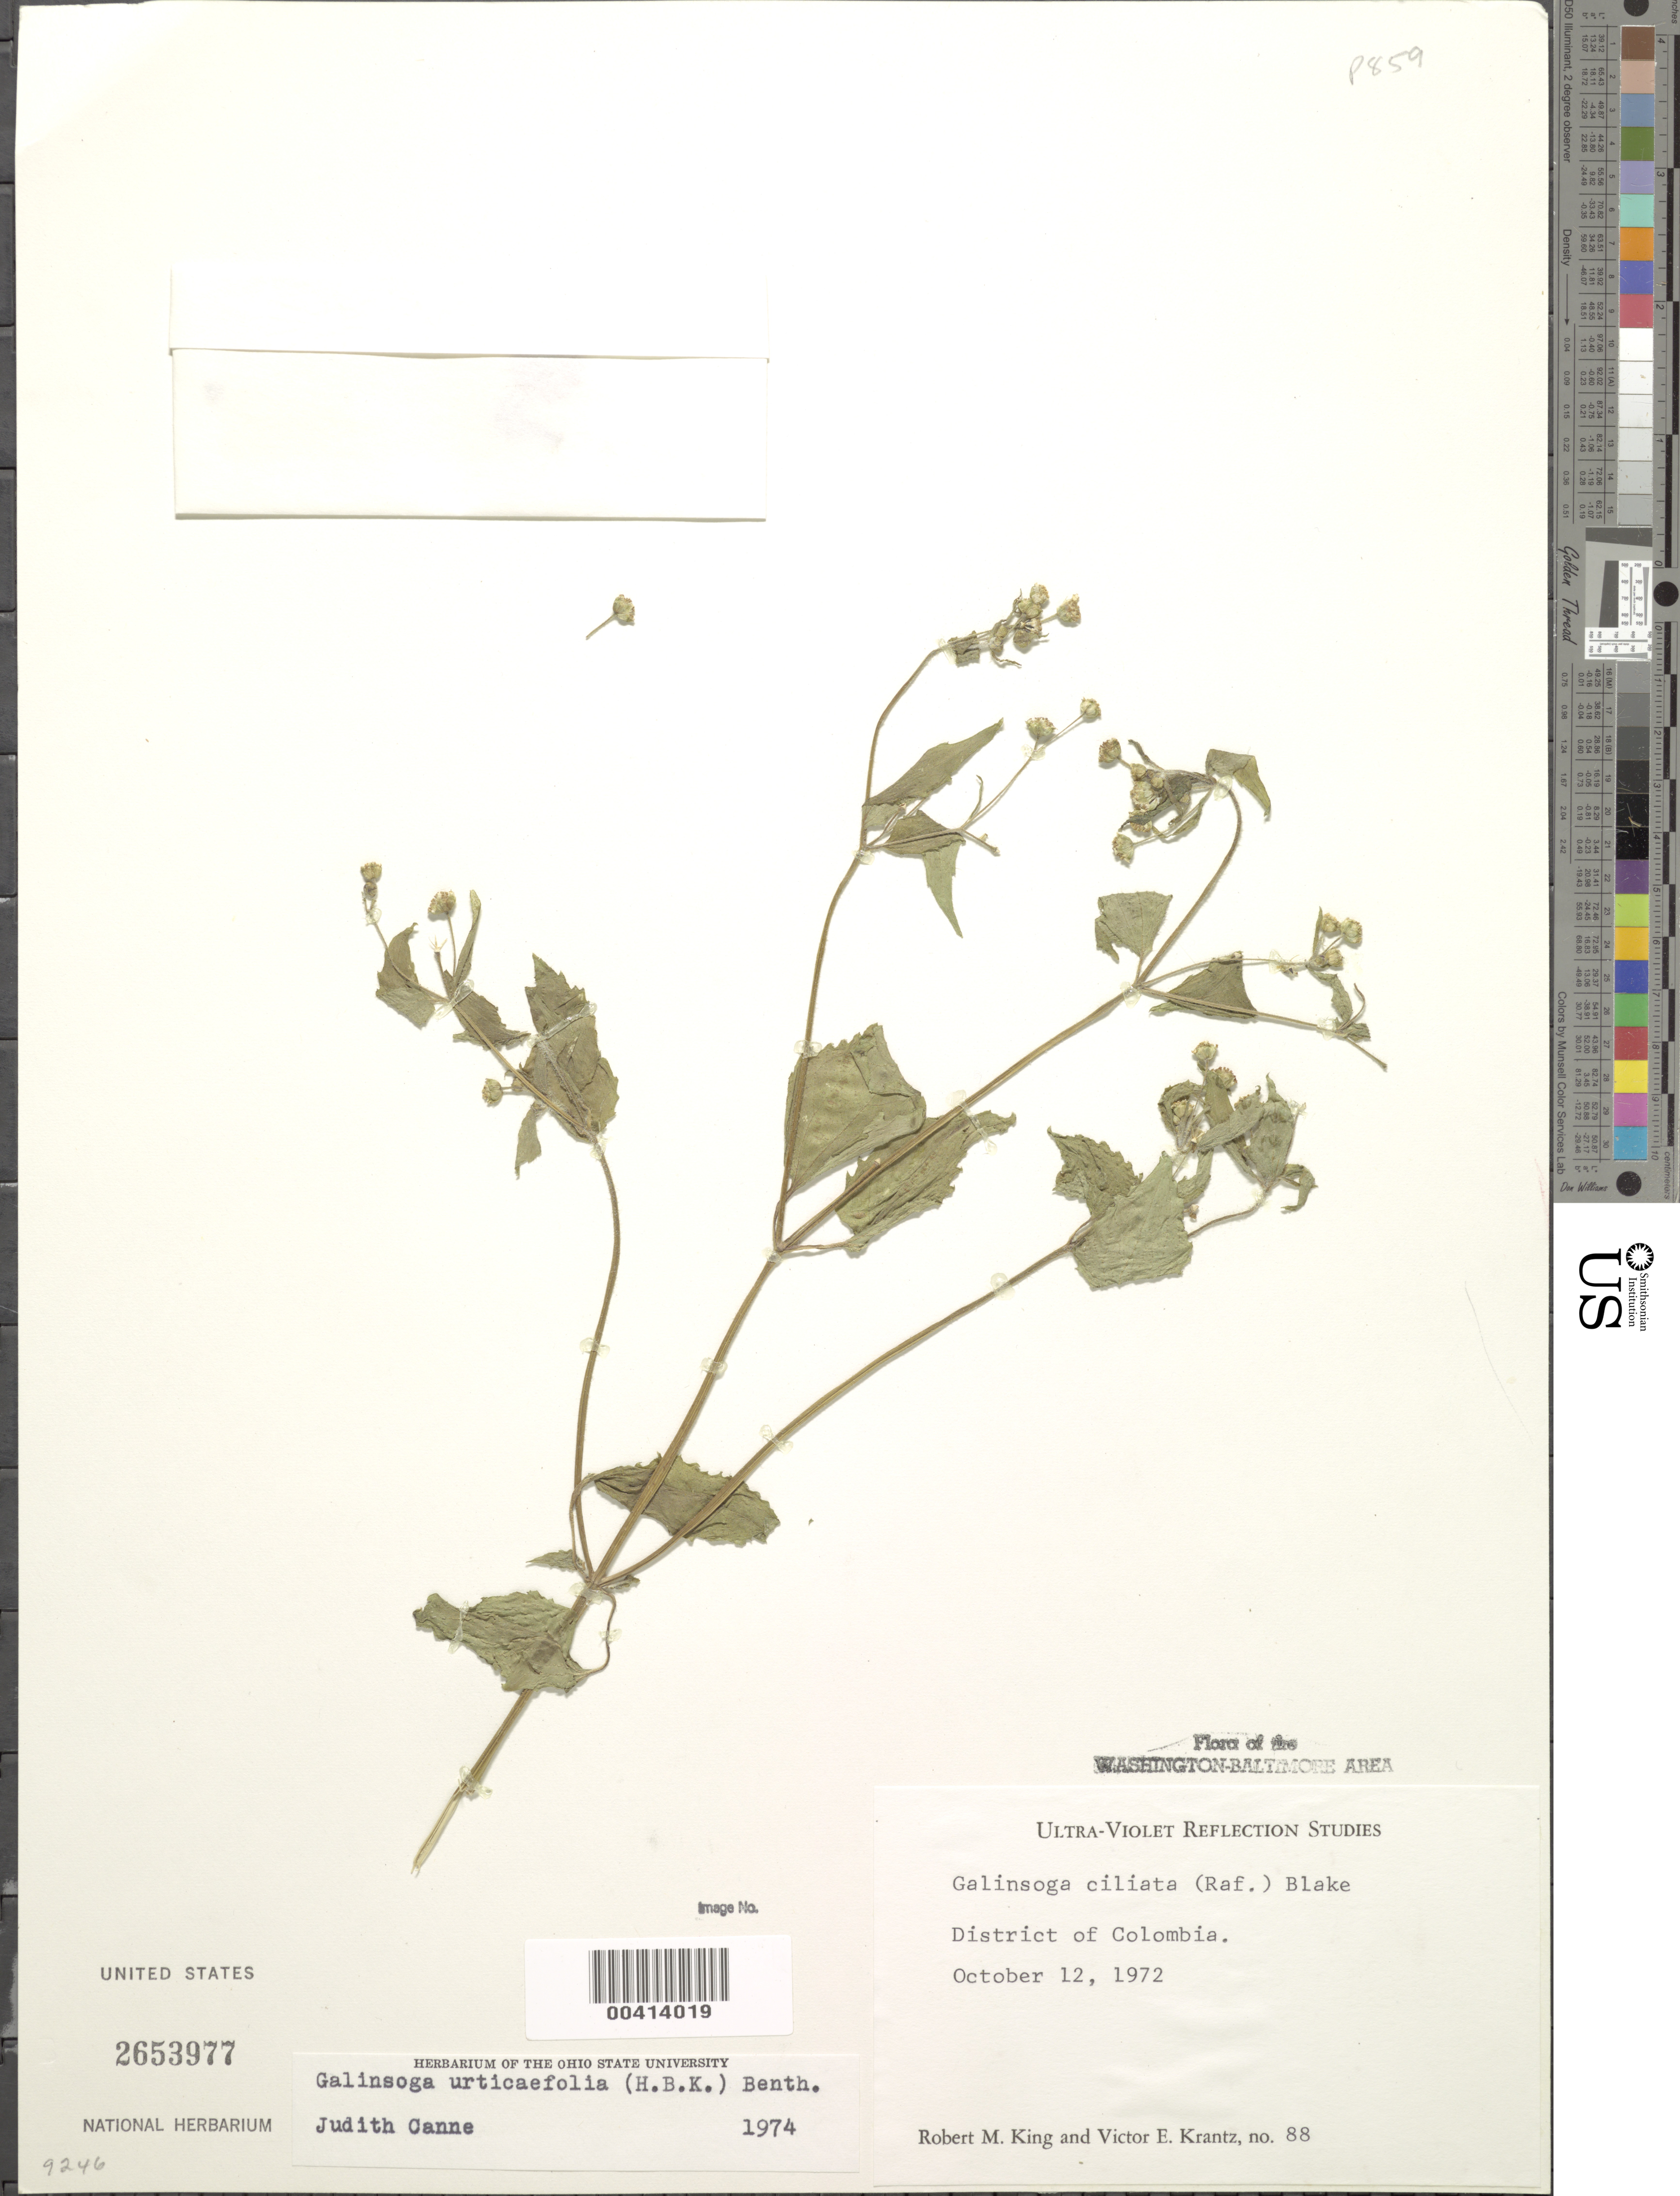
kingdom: Plantae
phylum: Tracheophyta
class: Magnoliopsida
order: Asterales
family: Asteraceae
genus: Galinsoga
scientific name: Galinsoga urticaefolia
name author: Ruiz & Pav.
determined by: Canne-Hilliker, J. M.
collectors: R. M. King & V. Krantz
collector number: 88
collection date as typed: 12 Oct 1972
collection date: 1972-10-12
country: United States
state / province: District of Columbia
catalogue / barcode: US 2653977